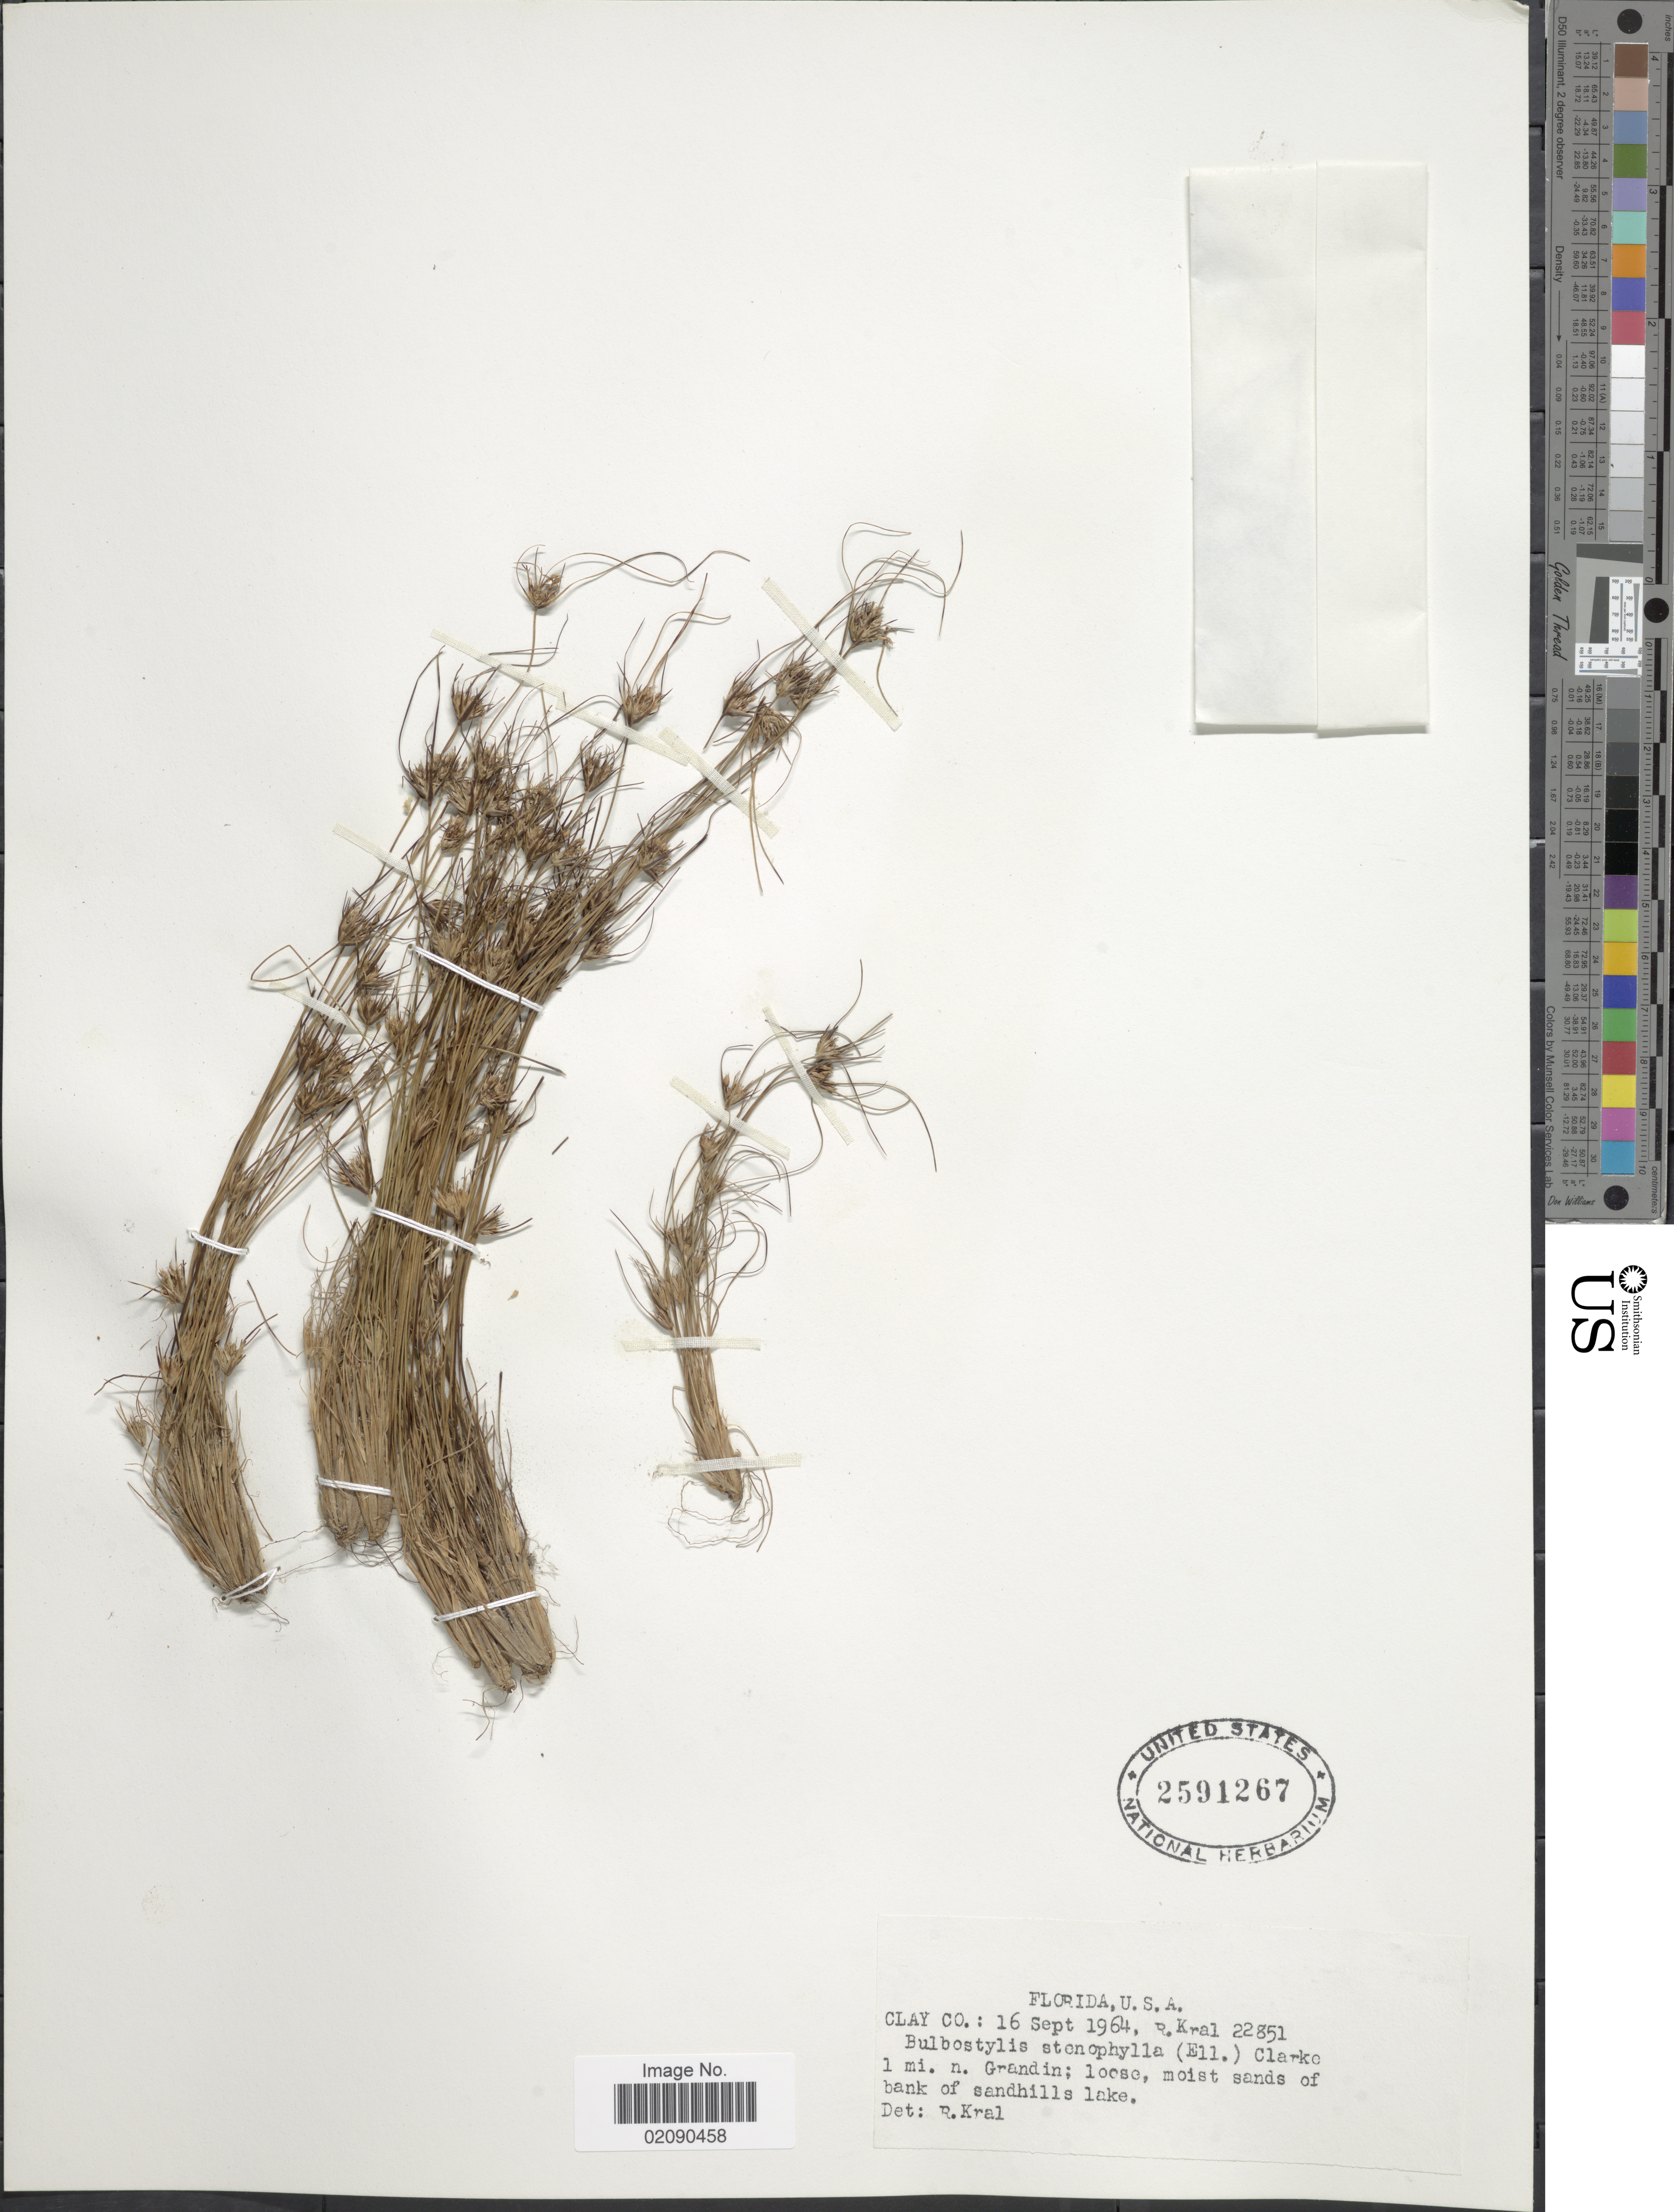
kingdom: Plantae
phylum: Tracheophyta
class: Liliopsida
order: Poales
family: Cyperaceae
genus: Bulbostylis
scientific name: Bulbostylis stenophylla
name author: (Elliott) C.B. Clarke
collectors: R. Kral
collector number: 22851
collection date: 1964-09-16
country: United States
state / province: Florida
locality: Clay Co; 1 mi n Grandin; loose, moist sands of bank of sandhills lake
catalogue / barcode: US 2591267